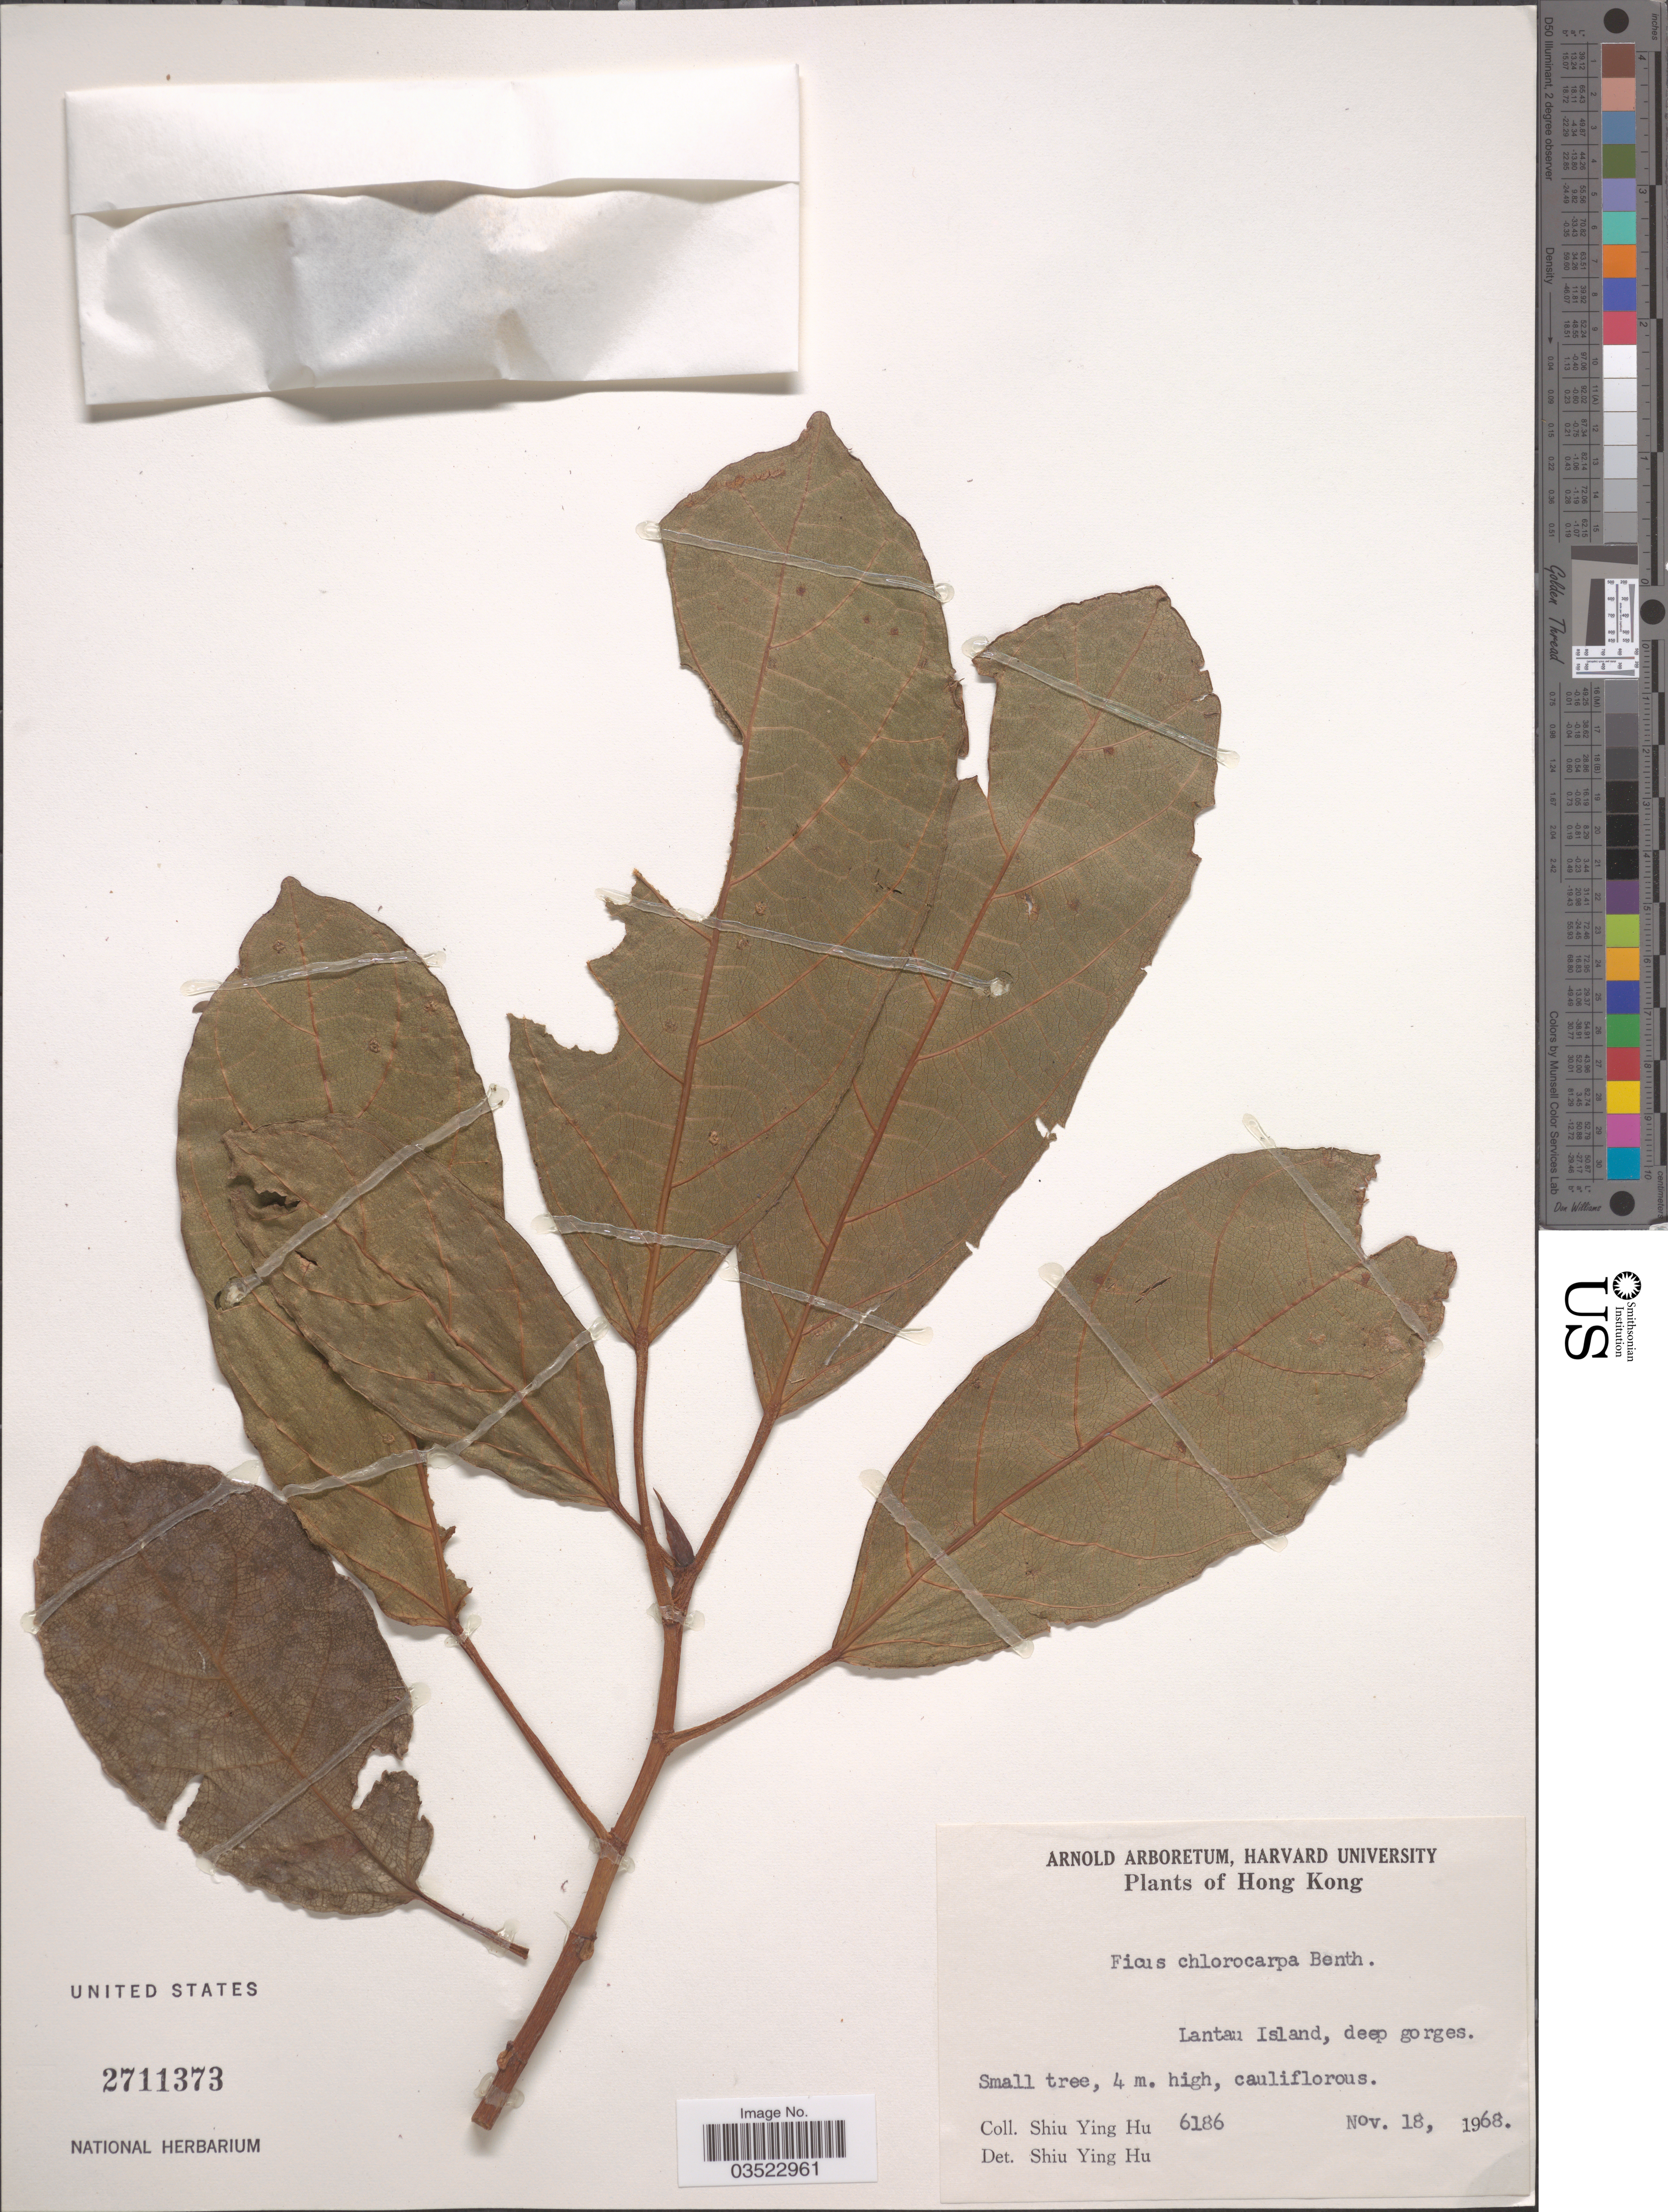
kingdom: Plantae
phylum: Tracheophyta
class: Magnoliopsida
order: Rosales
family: Moraceae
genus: Ficus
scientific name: Ficus variegata var. chlorocarpa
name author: King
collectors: S. Y. Hu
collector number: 6186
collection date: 1968-11-18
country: China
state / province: Hong Kong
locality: Lantau Island, deep gorges.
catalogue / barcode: US 2711373